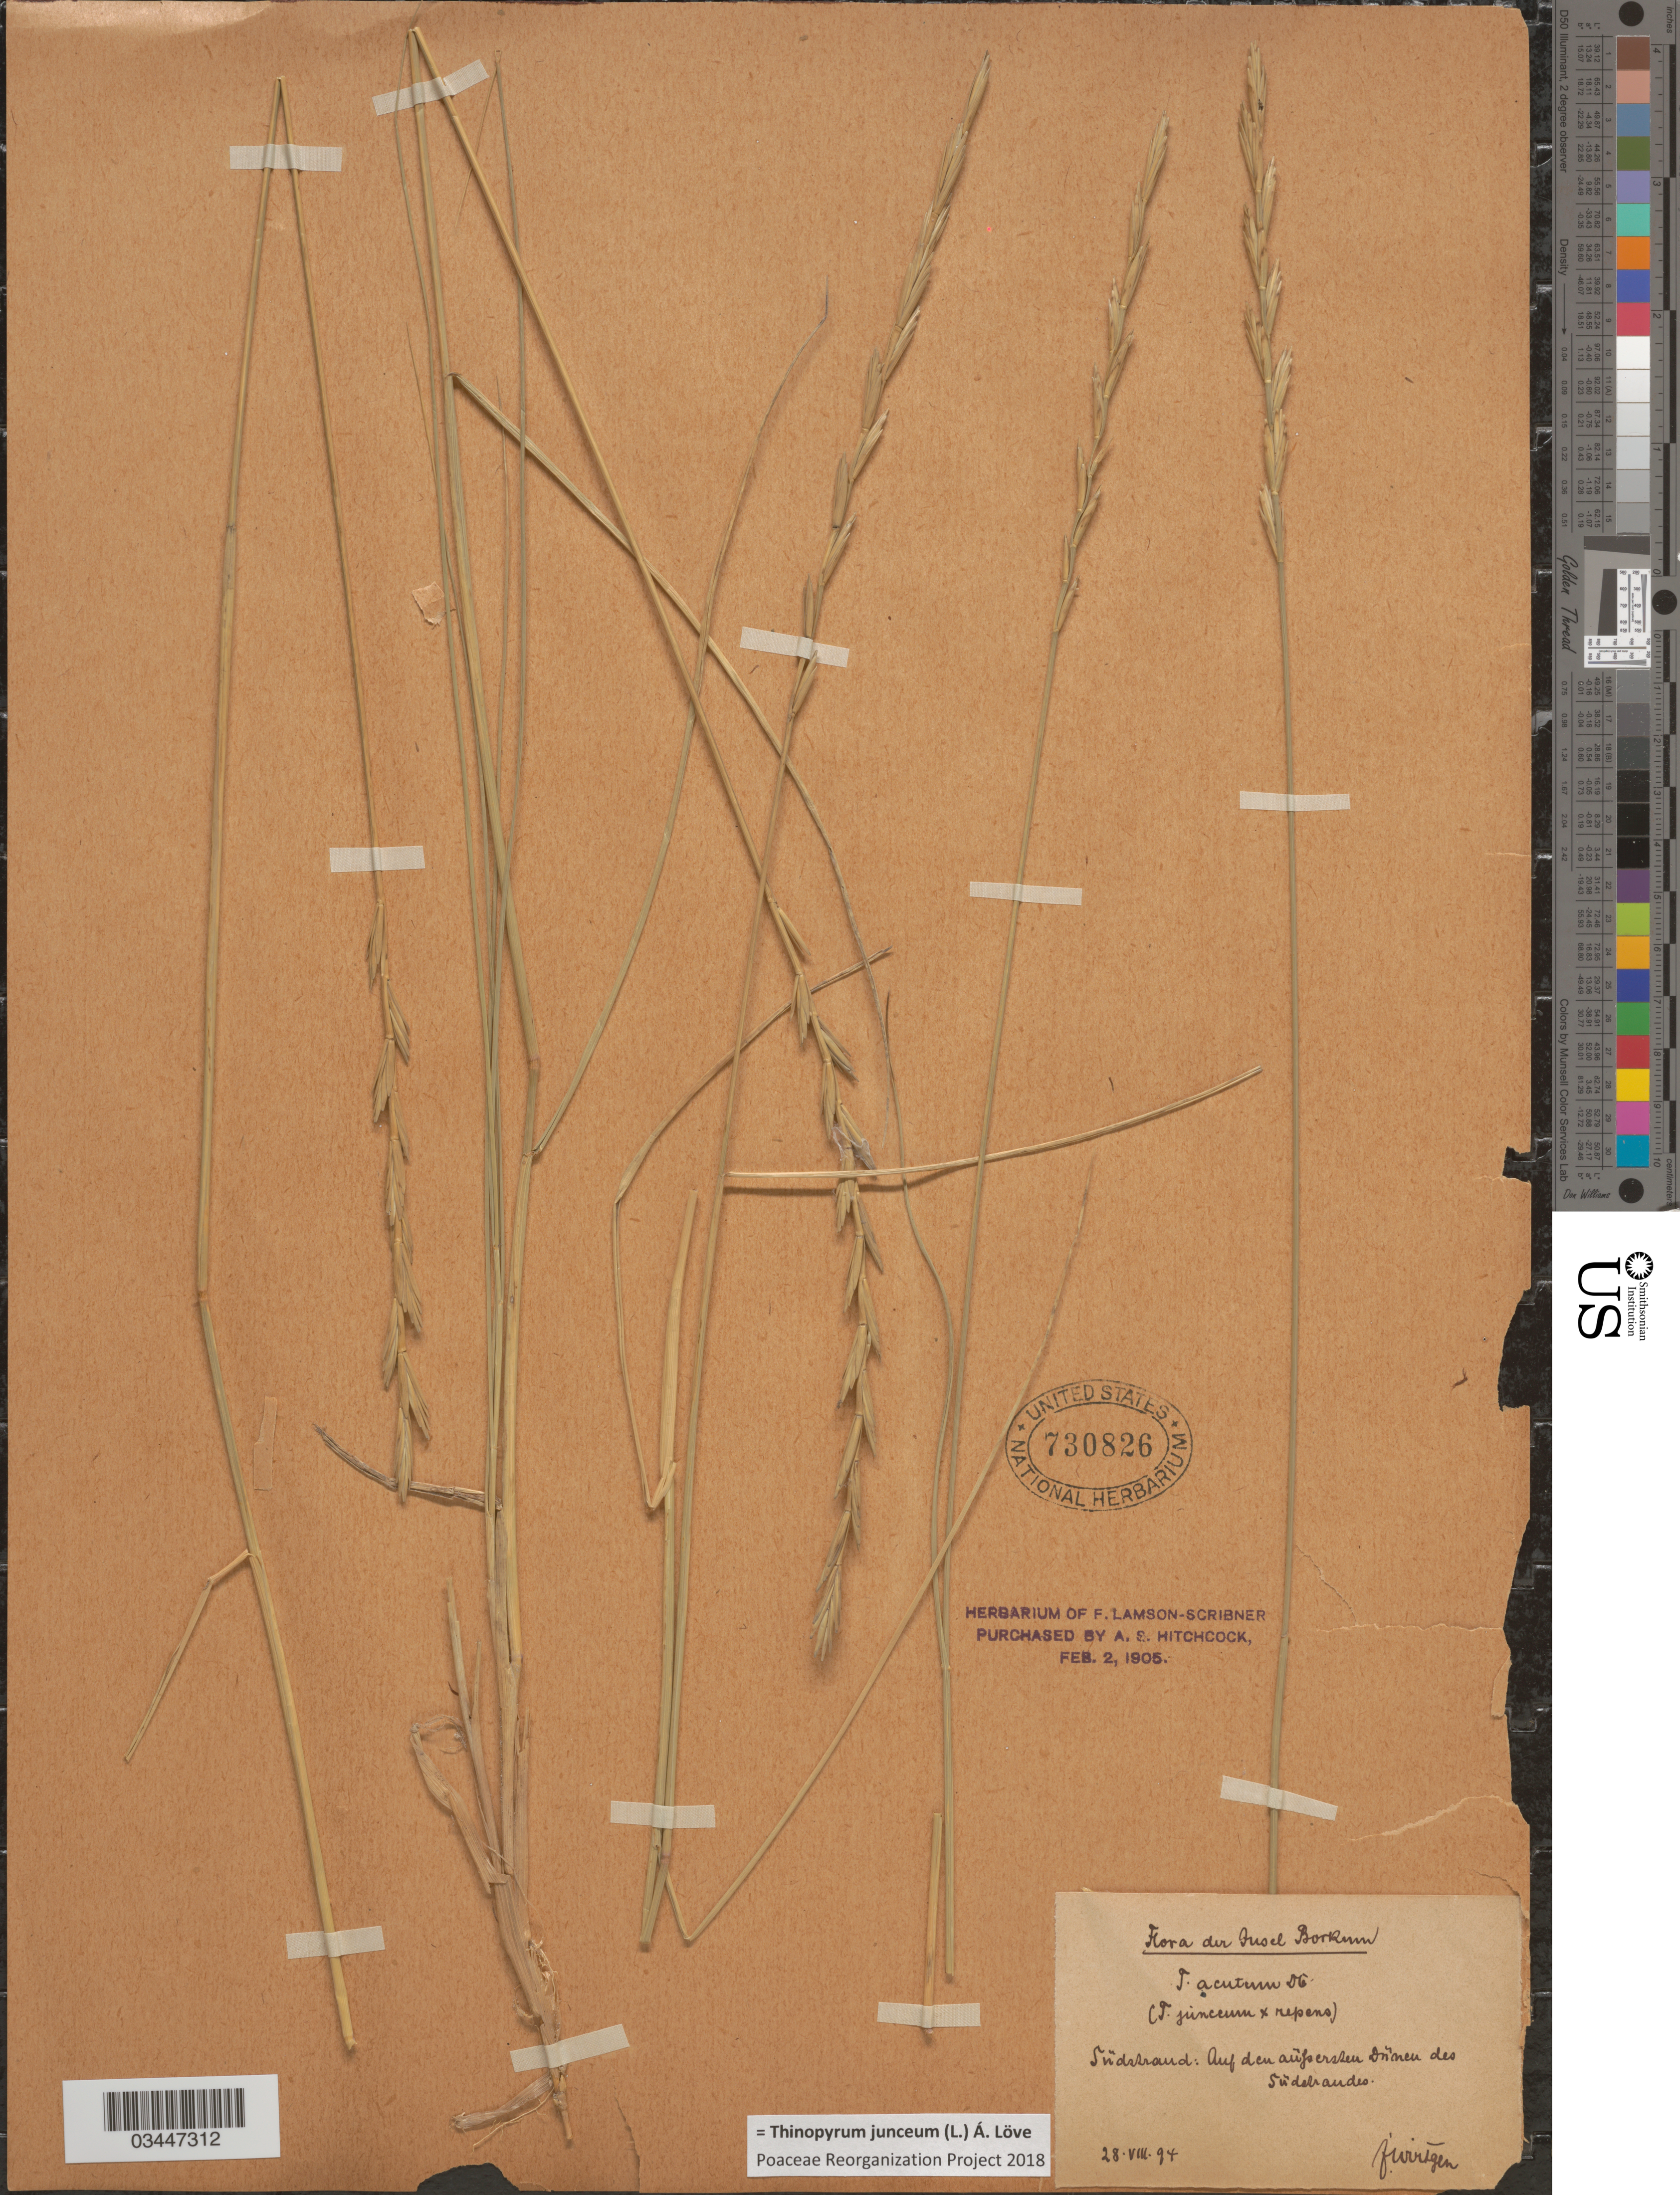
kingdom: Plantae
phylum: Tracheophyta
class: Liliopsida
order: Poales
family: Poaceae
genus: Thinopyrum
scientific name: Thinopyrum junceum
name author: (L.) Á. Löve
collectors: F. Wirtgen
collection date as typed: Transcribed d/m/y: 28/8/94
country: Germany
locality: Insel Borkum. Südstrand: Auf den aûfsersten Dûnen des Sûdstrandes.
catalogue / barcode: US 730826